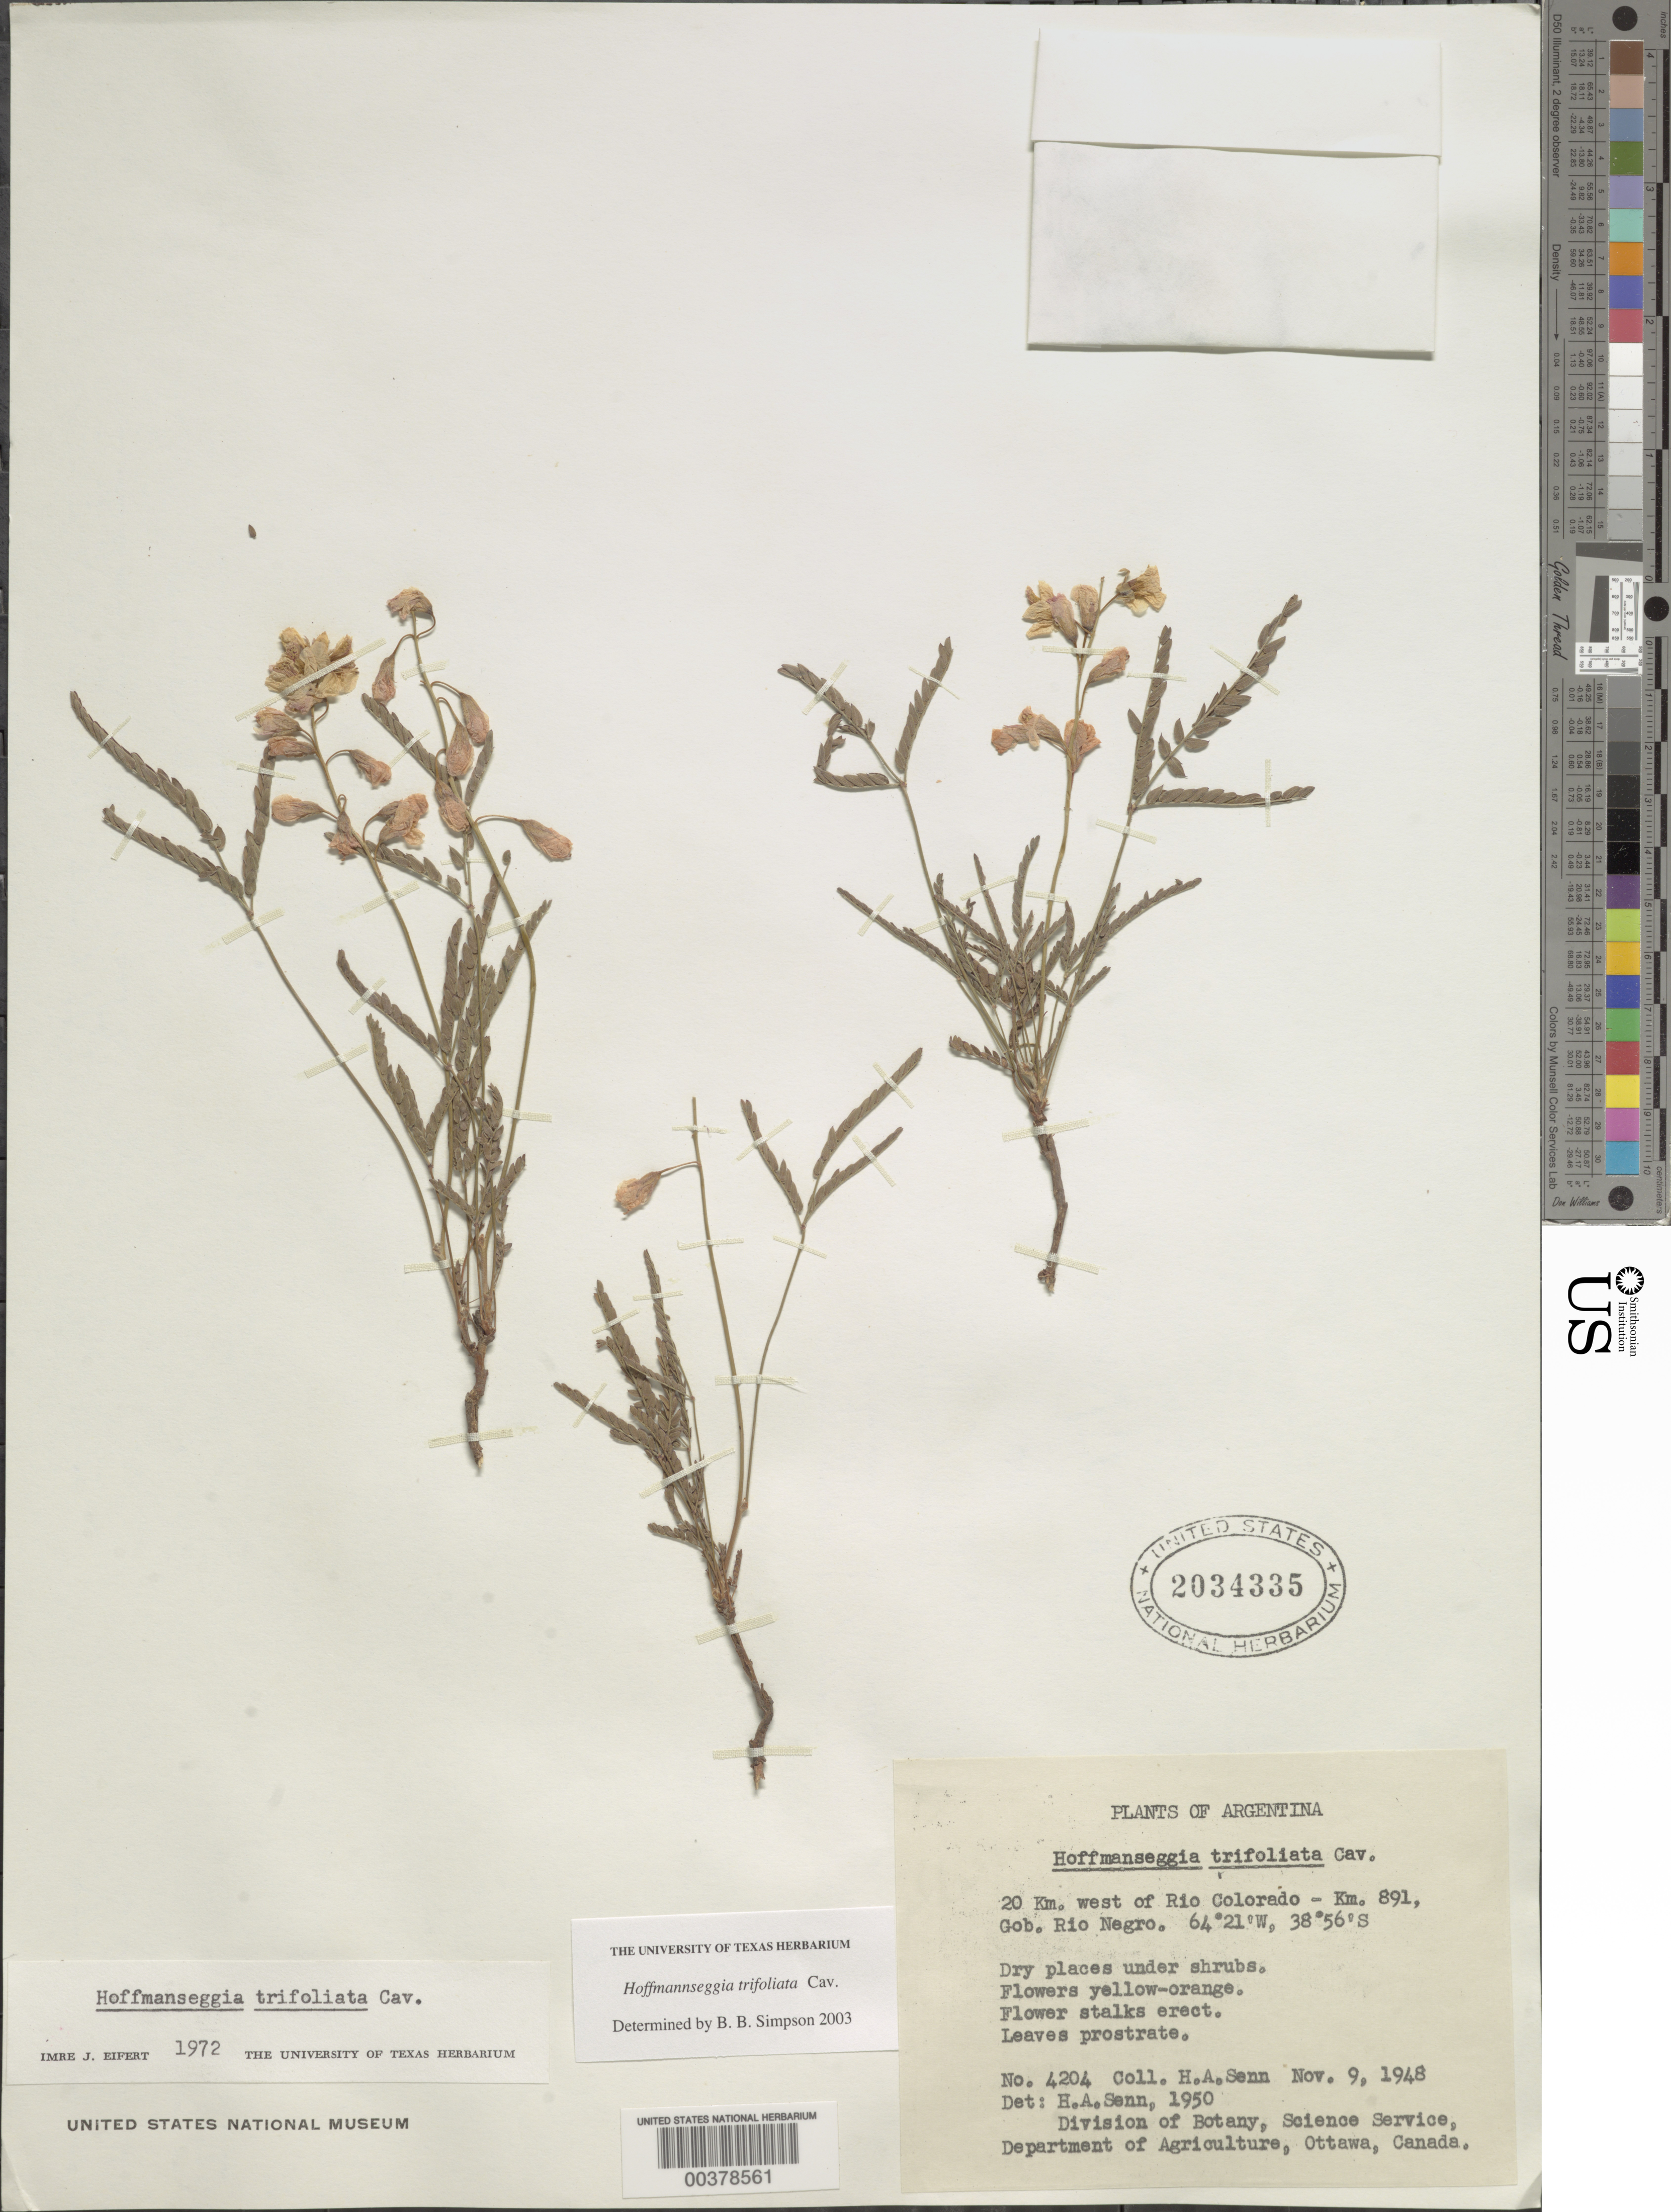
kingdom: Plantae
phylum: Tracheophyta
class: Magnoliopsida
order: Fabales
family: Fabaceae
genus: Hoffmannseggia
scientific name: Hoffmannseggia trifoliata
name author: Cav.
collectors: H. A. Senn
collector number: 4204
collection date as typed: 09 Nov 1948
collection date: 1948-11-09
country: Argentina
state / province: Río Negro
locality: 20 km W of Rio Colorado, km 891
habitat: Dry places under shrubs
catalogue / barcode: US 2034335